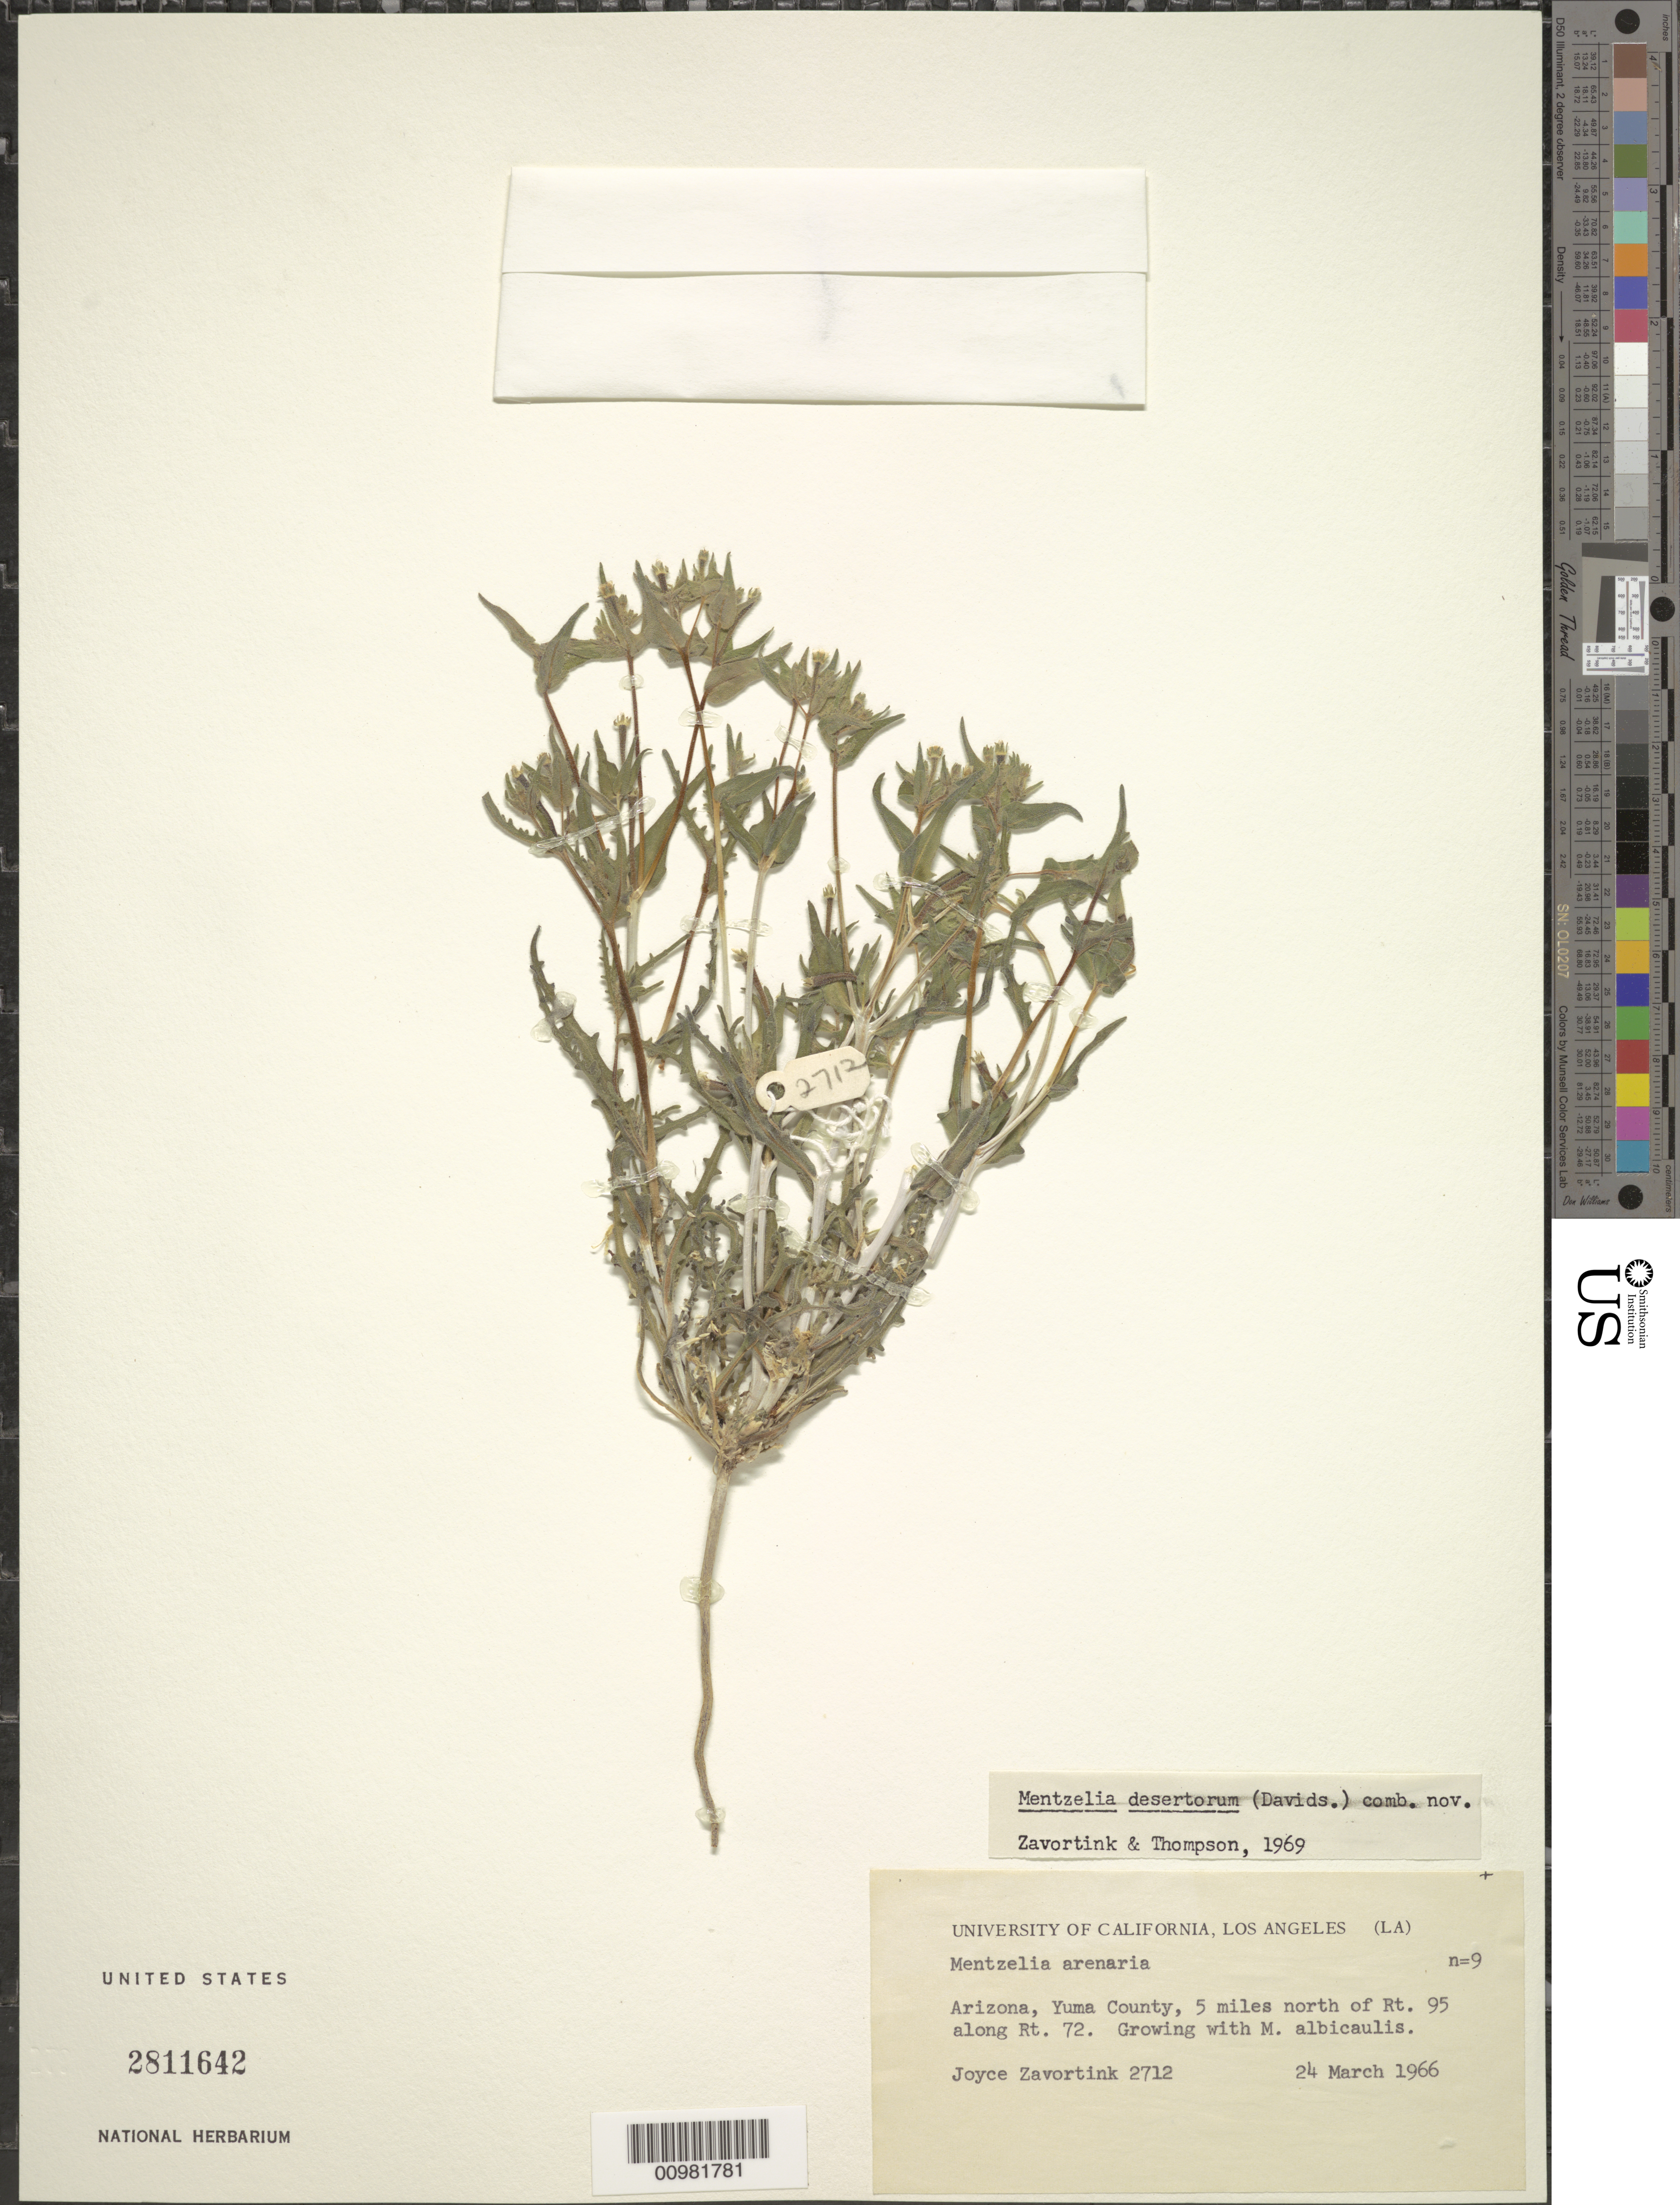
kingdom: Plantae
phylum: Tracheophyta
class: Magnoliopsida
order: Cornales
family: Loasaceae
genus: Mentzelia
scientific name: Mentzelia desertorum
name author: (Davidson) H.J. Thomps. & J.F. Macbr.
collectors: J. E. Zavortink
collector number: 2712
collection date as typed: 24 Mar 1966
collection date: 1966-03-24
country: United States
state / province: Arizona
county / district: Yuma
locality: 5 mi. N of Rt. 95 on Rt. 72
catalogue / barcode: US 2811642